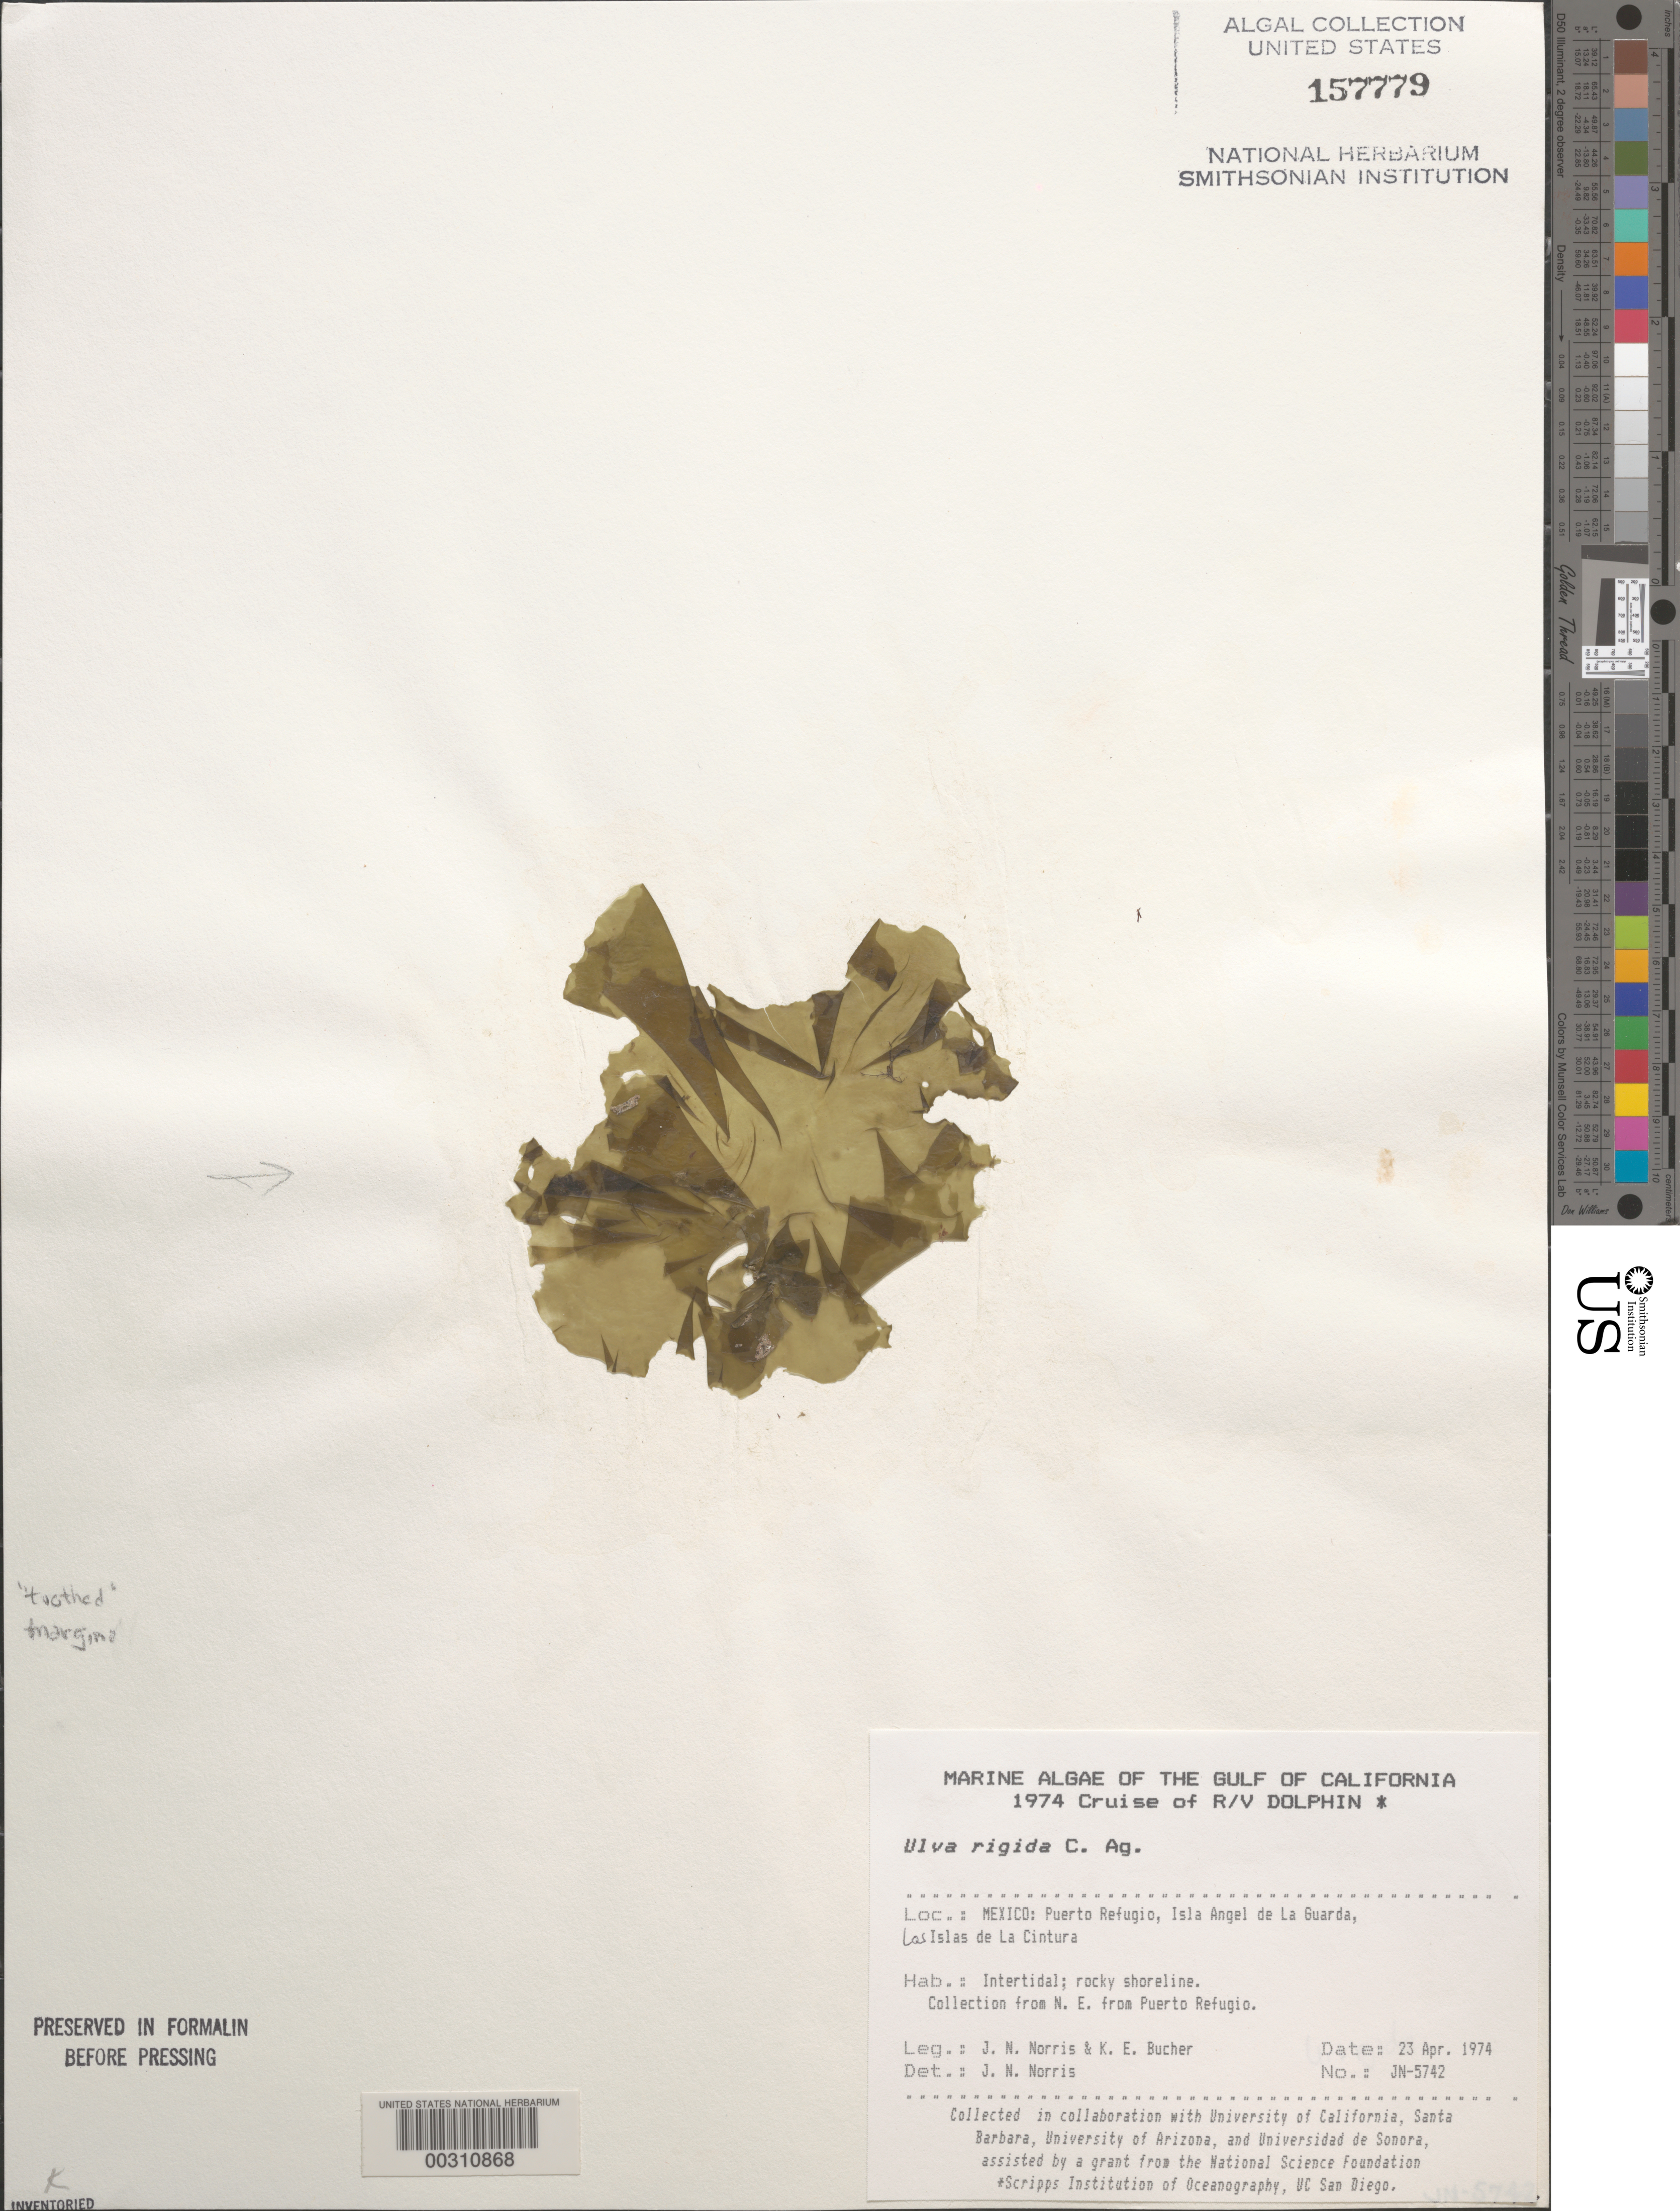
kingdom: Plantae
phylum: Chlorophyta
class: Ulvophyceae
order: Ulvales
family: Ulvaceae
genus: Ulva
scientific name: Ulva rigida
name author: C. Agardh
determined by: Norris, James N.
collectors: J. N. Norris & K. E. Bucher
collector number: JN-5742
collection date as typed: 23 Apr 1974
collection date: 1974-04-23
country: Mexico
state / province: Baja California Norte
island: Isla Angel de la Guarda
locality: Puerto Refugio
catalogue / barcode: US 157779